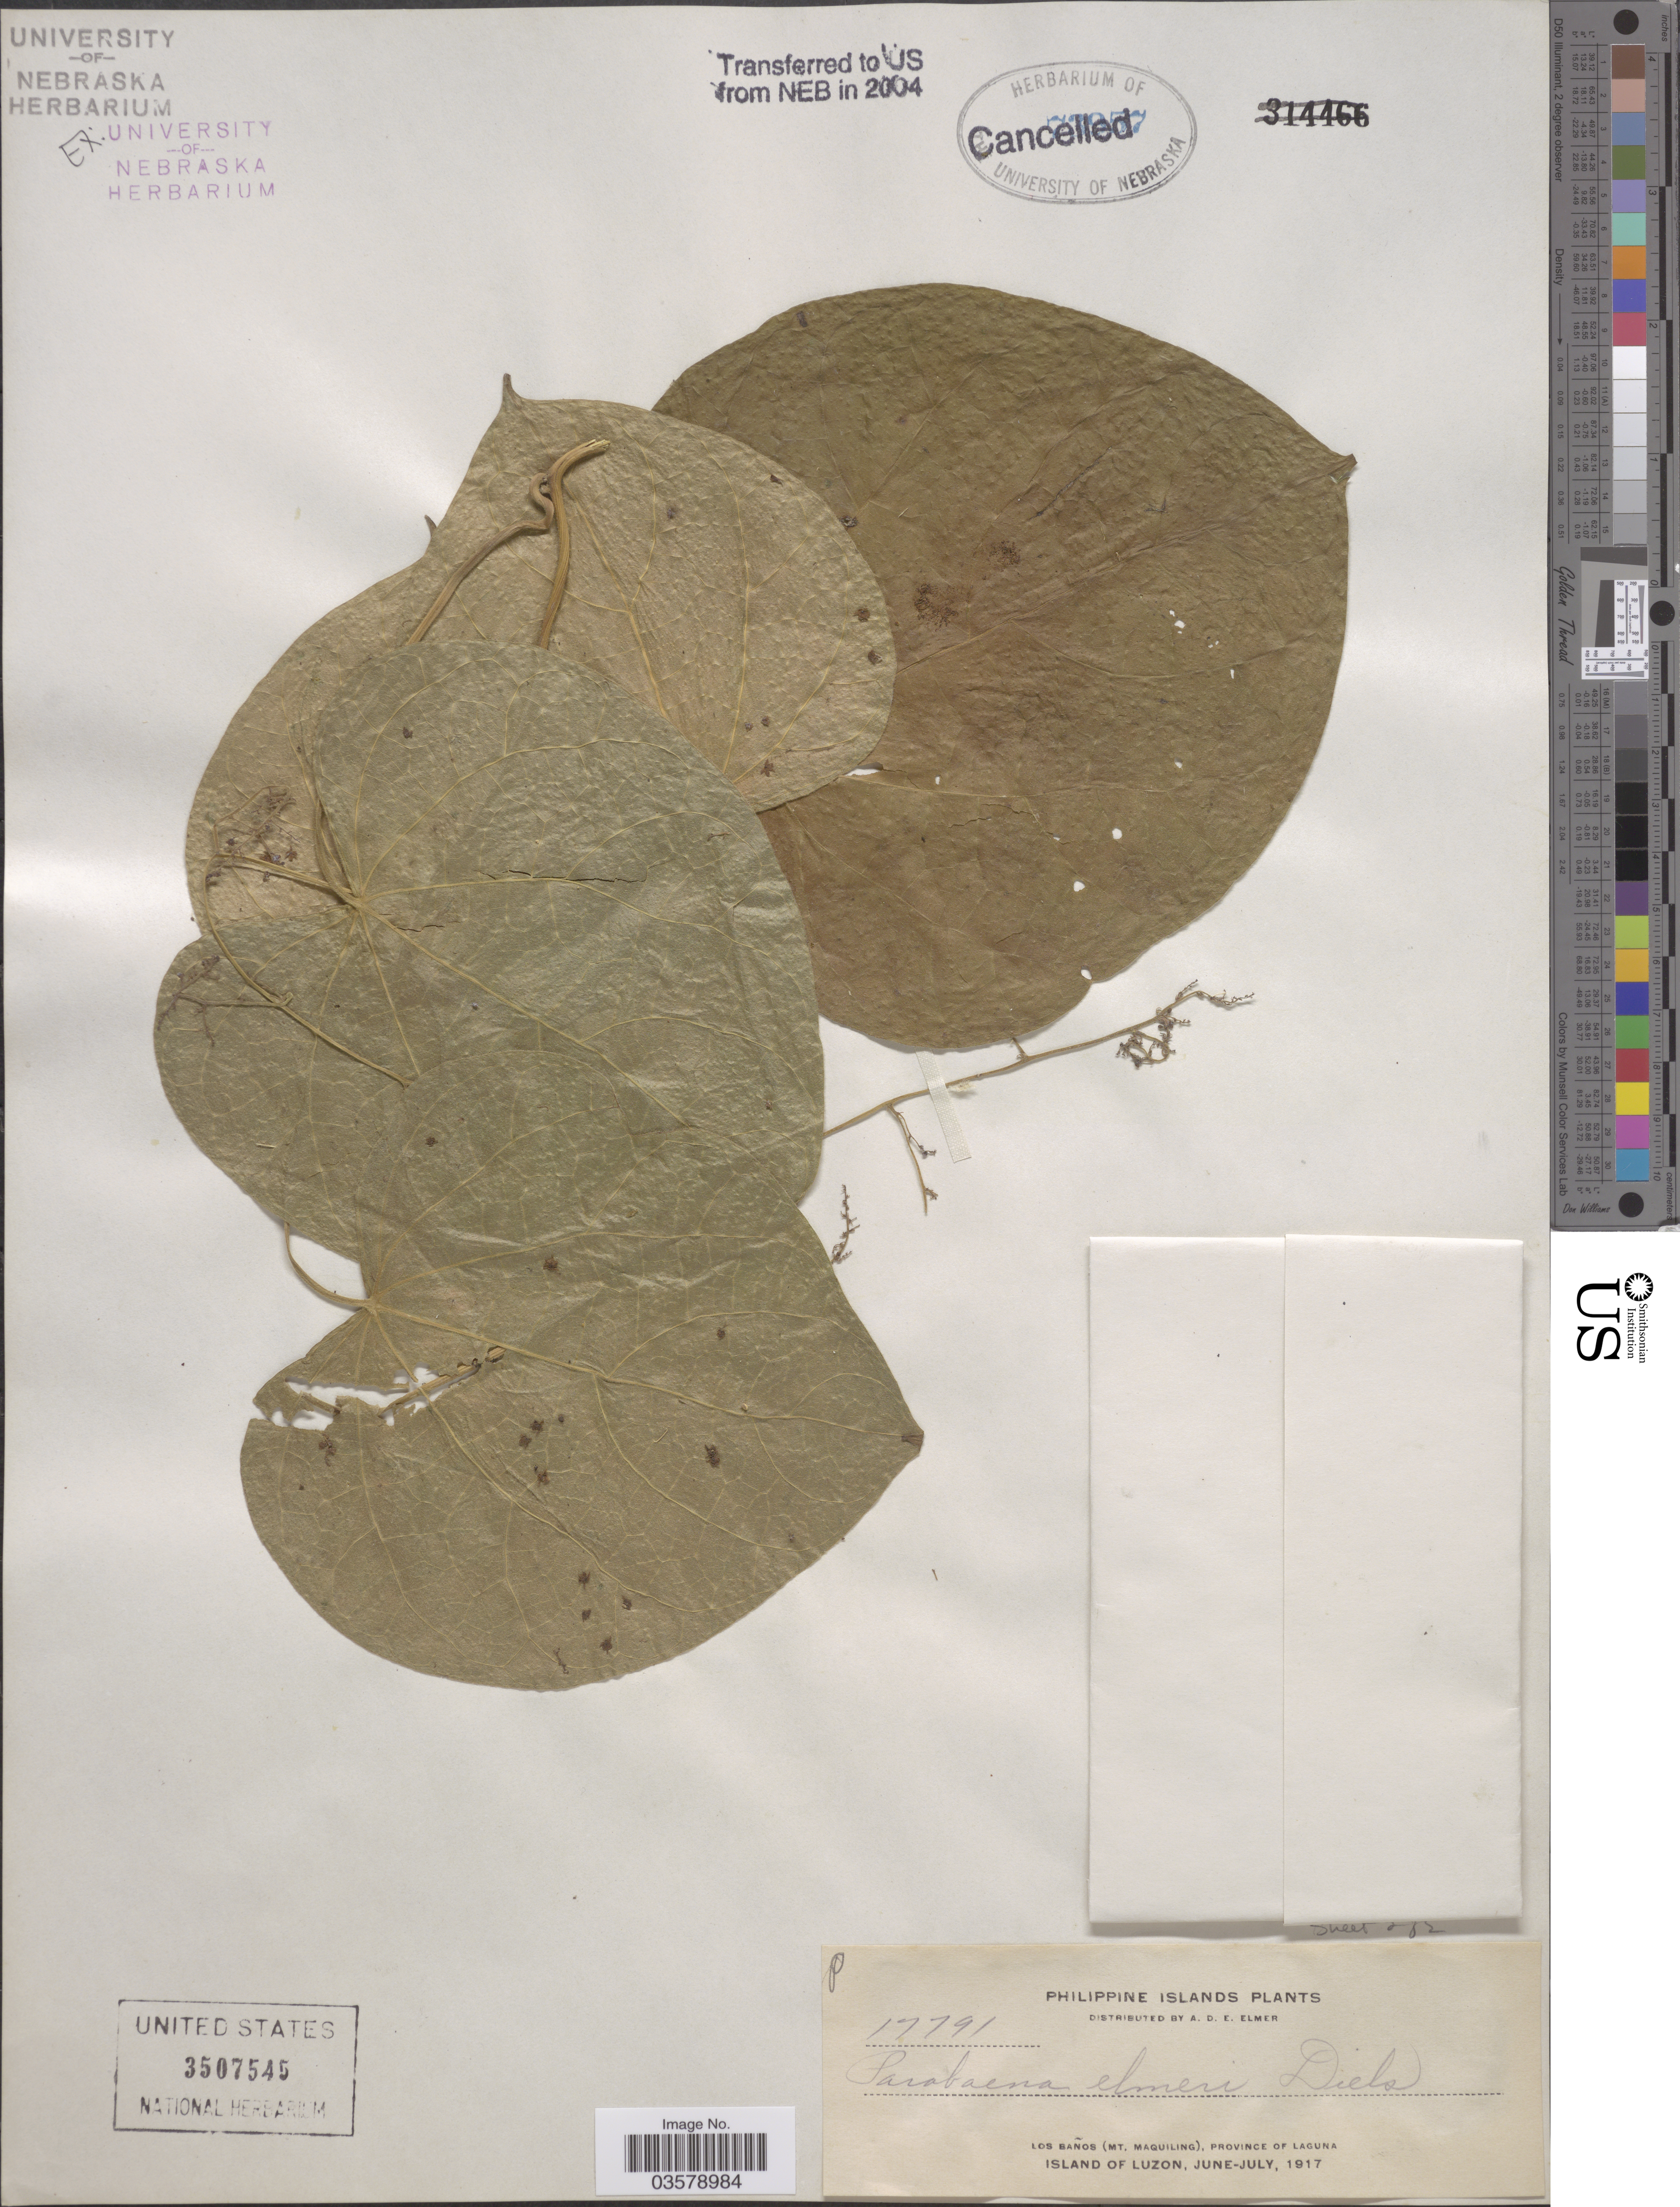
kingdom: Plantae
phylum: Tracheophyta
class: Magnoliopsida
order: Ranunculales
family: Menispermaceae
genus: Parabaena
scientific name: Parabaena elmeri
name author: Diels in Engl.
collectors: A. D. E. Elmer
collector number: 17791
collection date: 1917-06/1917-07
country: Philippines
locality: Los Banos (Mt. Maquiling), Province of Laguna. Island of Luzon.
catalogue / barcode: US 3507545